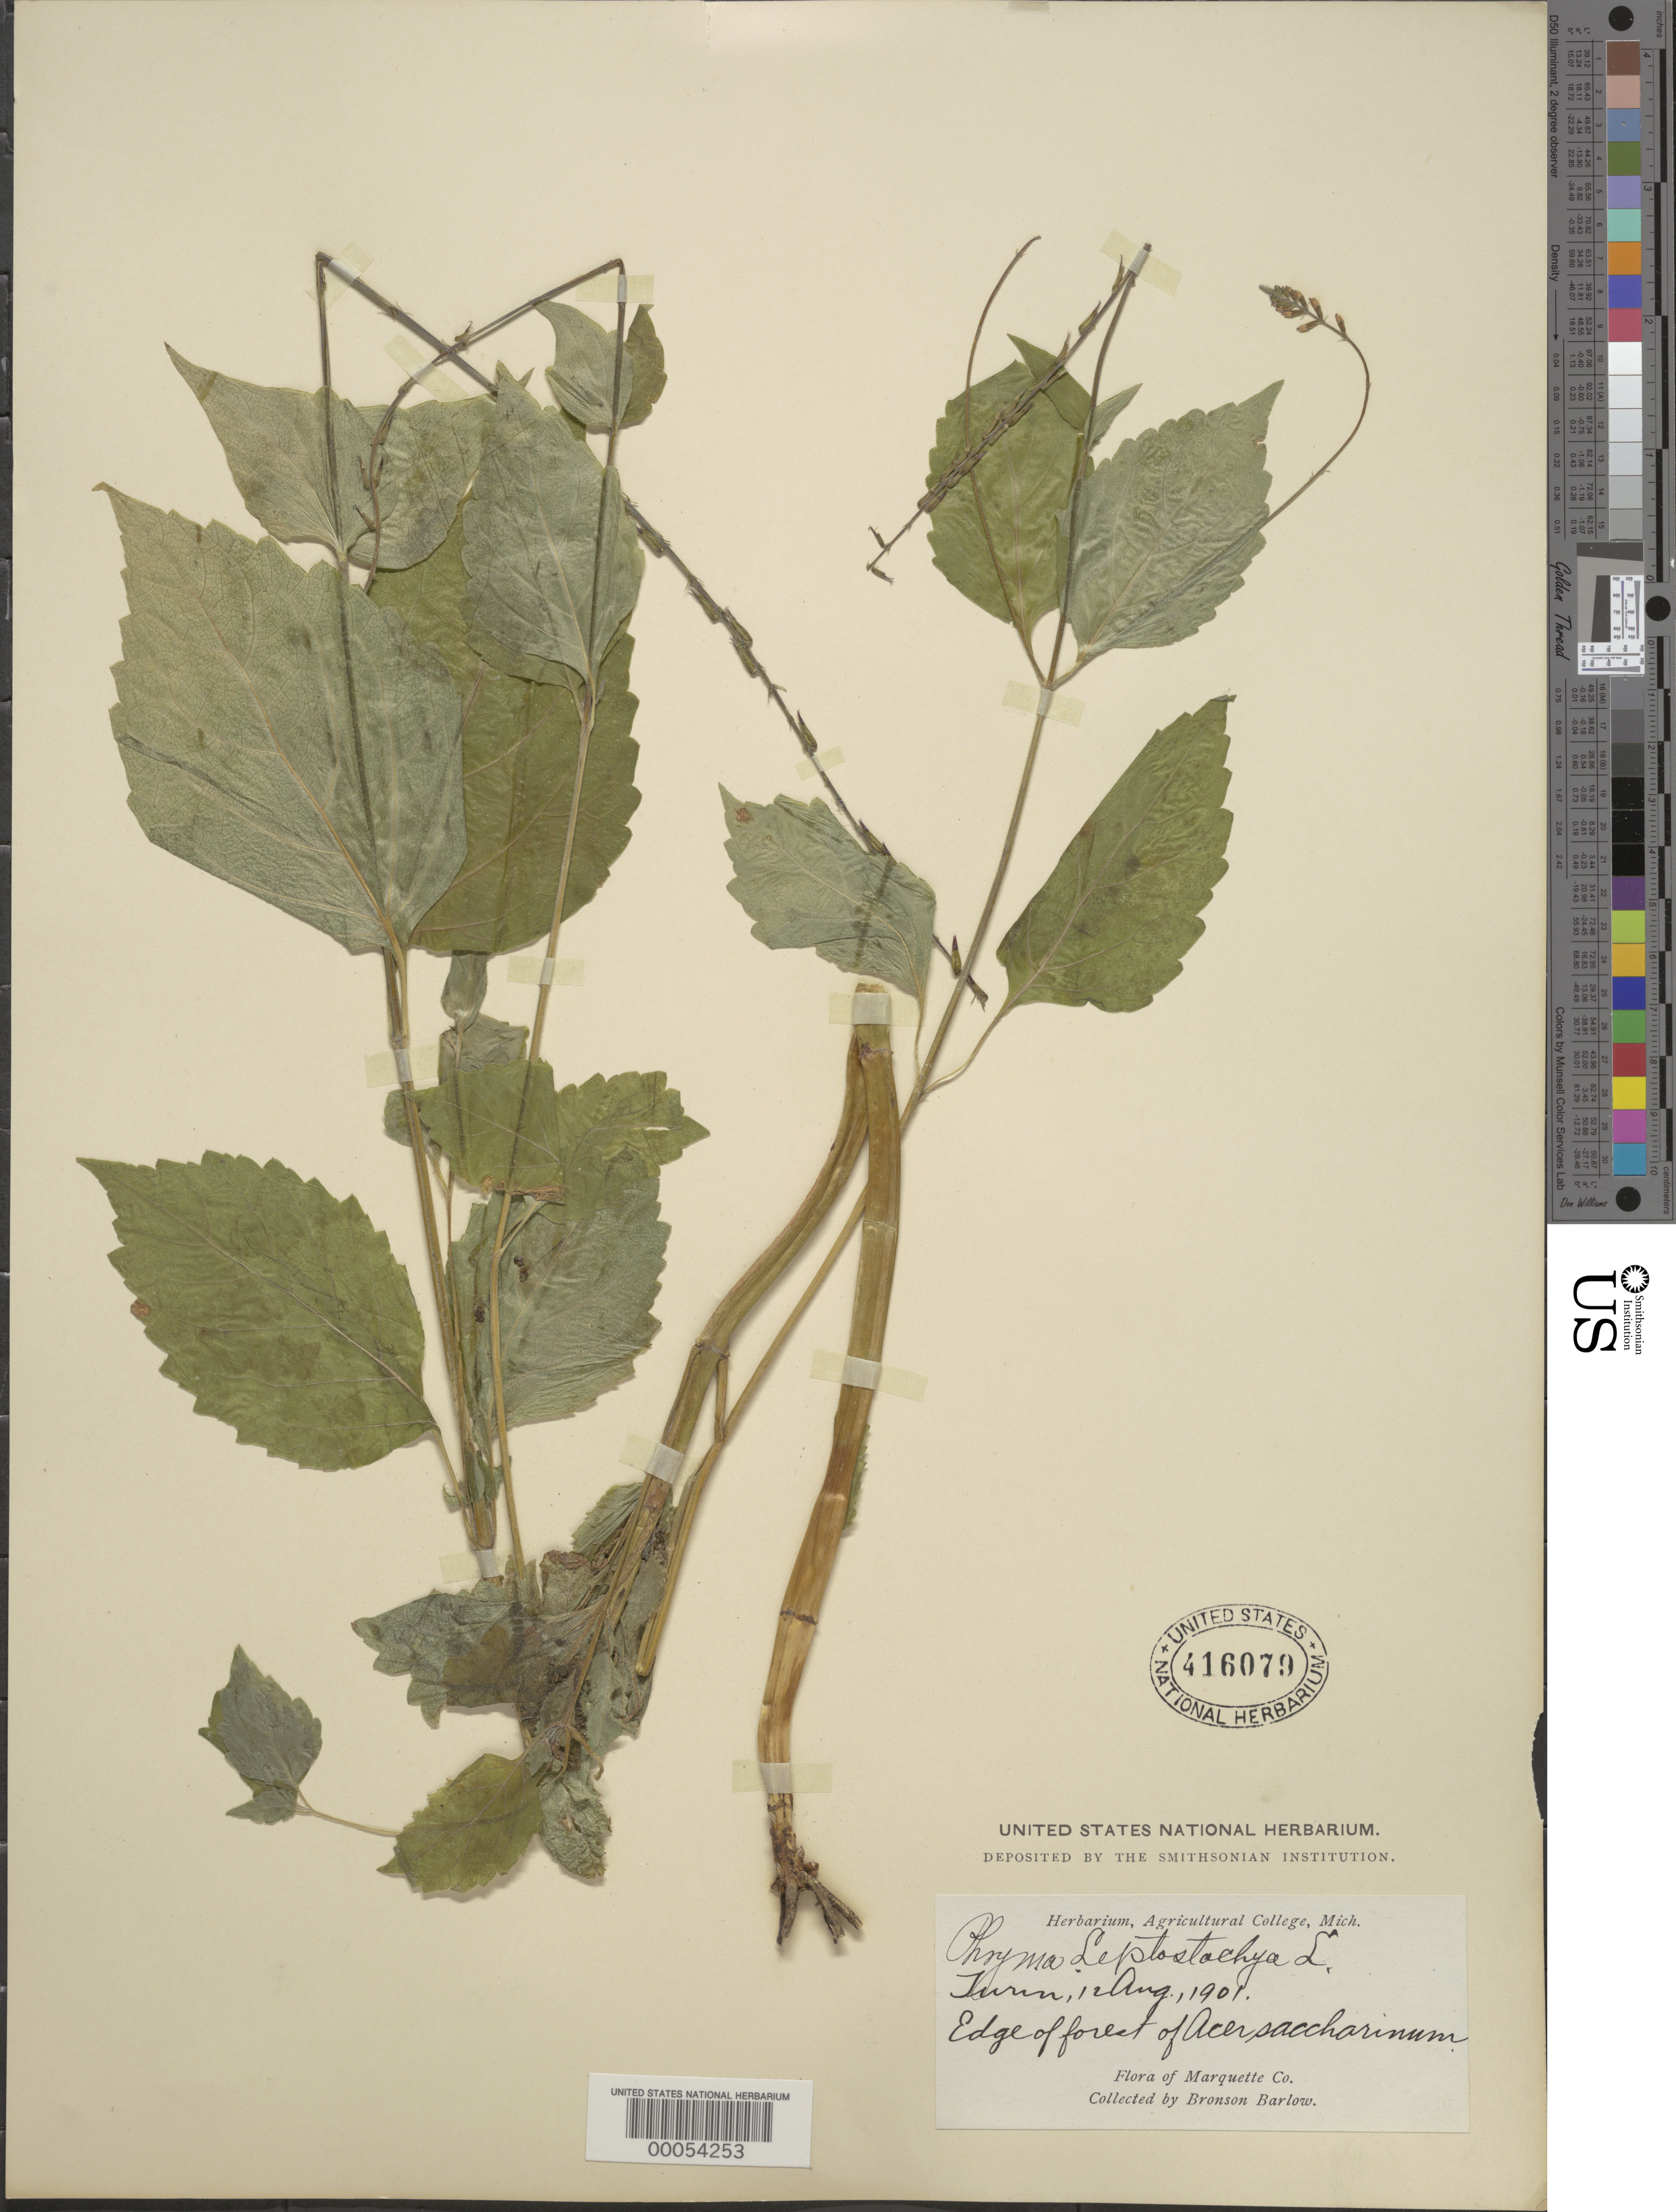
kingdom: Plantae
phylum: Tracheophyta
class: Magnoliopsida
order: Lamiales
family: Phrymaceae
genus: Phryma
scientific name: Phryma leptostachya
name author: L.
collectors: B. A. Barlow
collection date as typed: Aug 1901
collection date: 1901-08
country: United States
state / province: Michigan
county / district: Marquette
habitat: Sugar maple forest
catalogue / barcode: US 416079